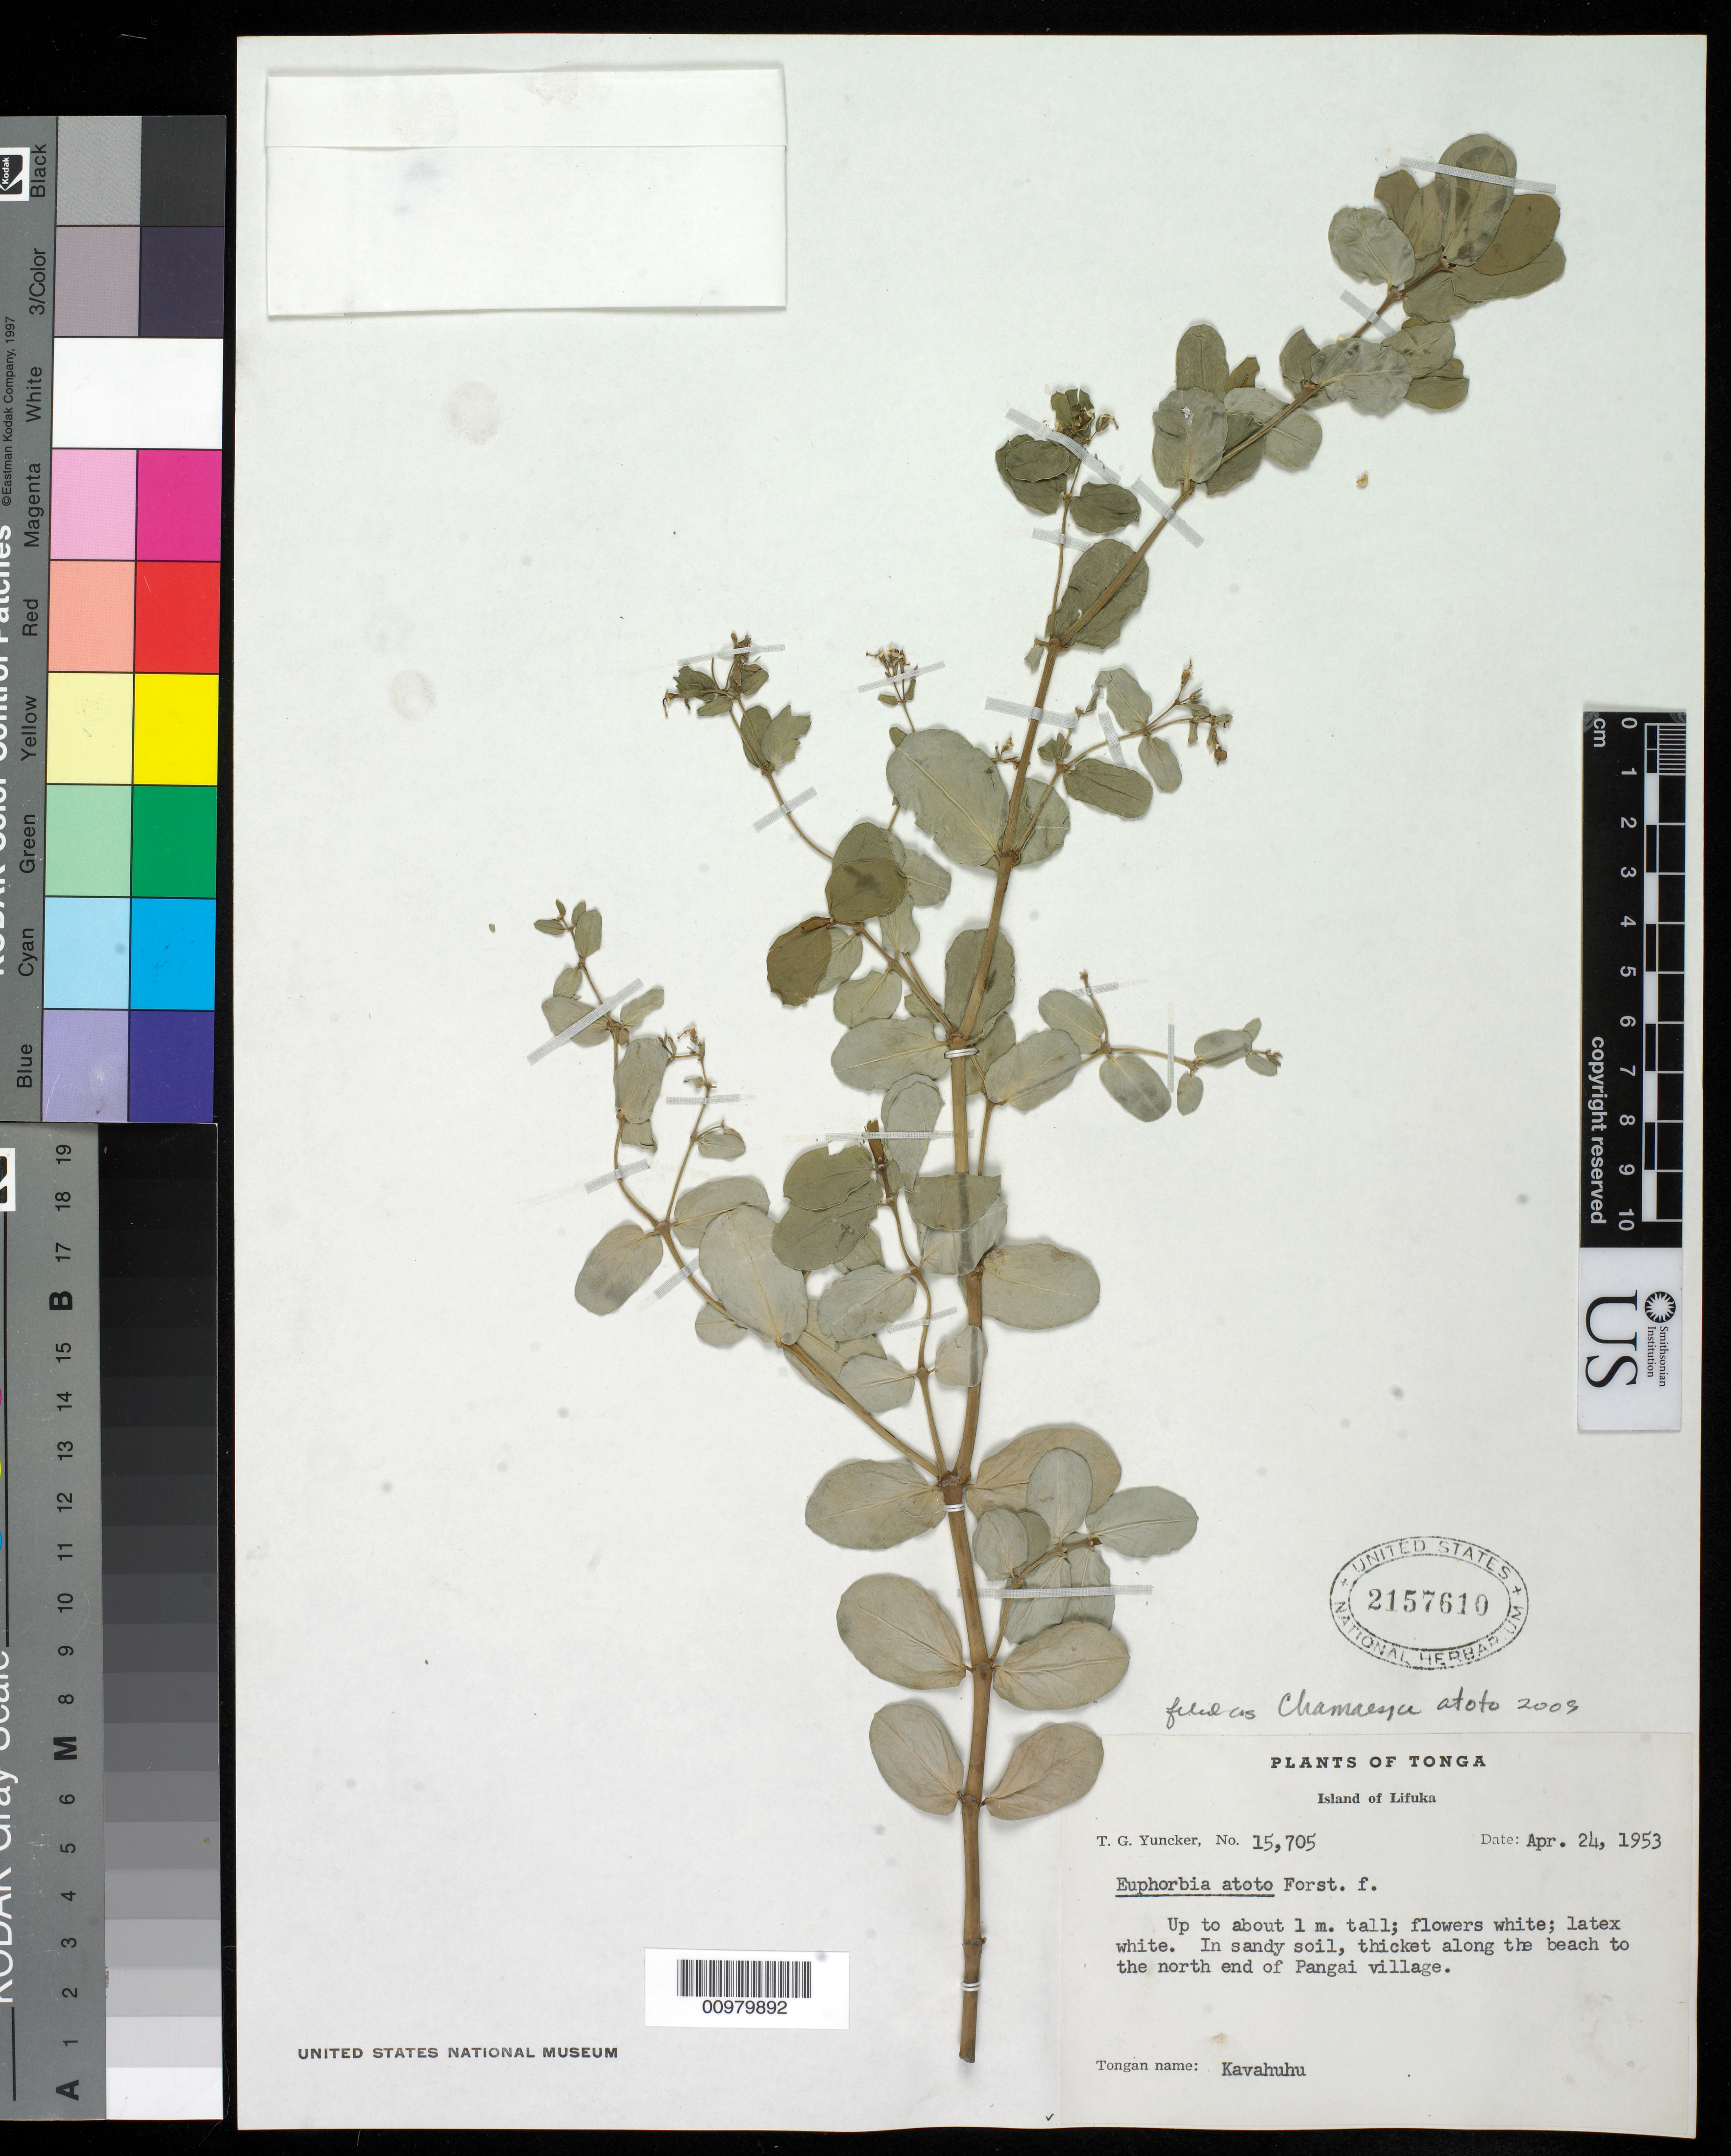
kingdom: Plantae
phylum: Tracheophyta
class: Magnoliopsida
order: Malpighiales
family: Euphorbiaceae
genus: Euphorbia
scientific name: Euphorbia atoto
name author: G. Forst.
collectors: T. G. Yuncker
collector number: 15705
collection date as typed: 24 Apr 1953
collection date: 1953-04-24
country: Tonga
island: Lifuka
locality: Tonga, Lifuka, North End of Pangai Village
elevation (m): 0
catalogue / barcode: US 2157610